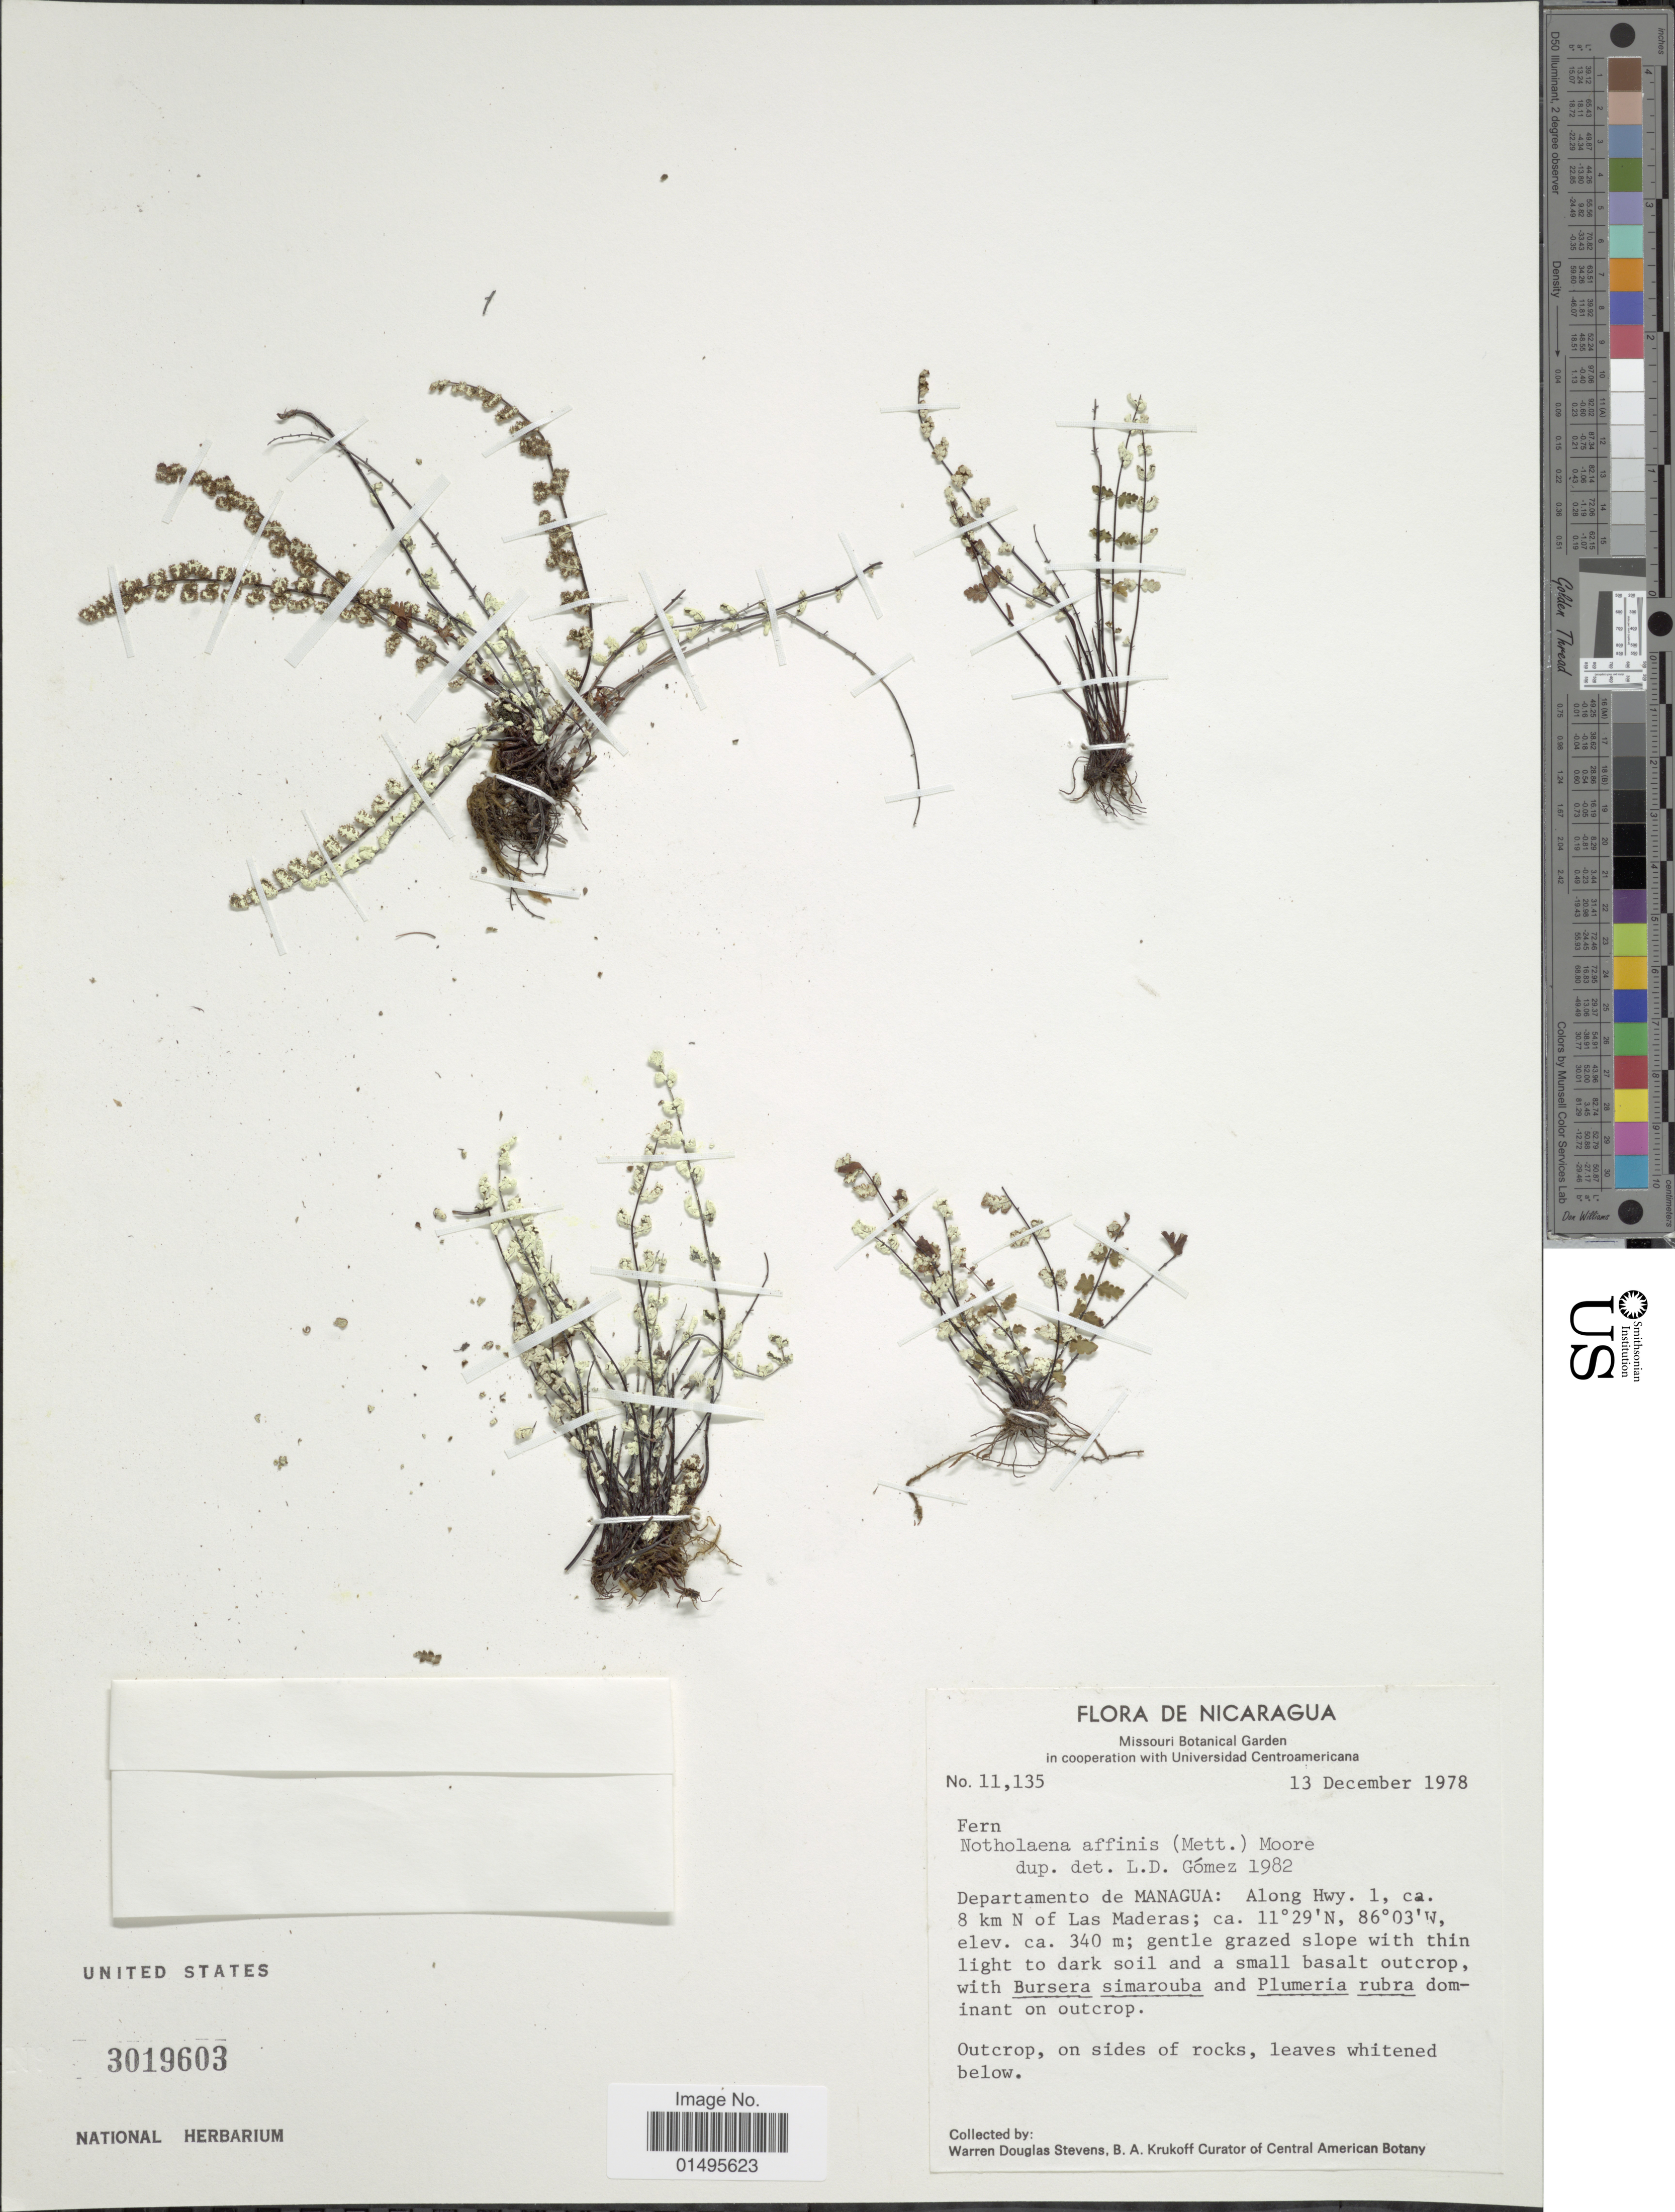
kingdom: Plantae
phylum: Tracheophyta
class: Polypodiopsida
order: Polypodiales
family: Pteridaceae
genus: Notholaena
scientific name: Notholaena affinis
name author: (Ekman) T. Moore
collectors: W. D. Stevens & B. A. Krukoff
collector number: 11,135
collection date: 1978-12-13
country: Nicaragua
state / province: Managua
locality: Along Hwy. 1, ca. 8 km N of Las Maderas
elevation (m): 340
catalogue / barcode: US 3019603